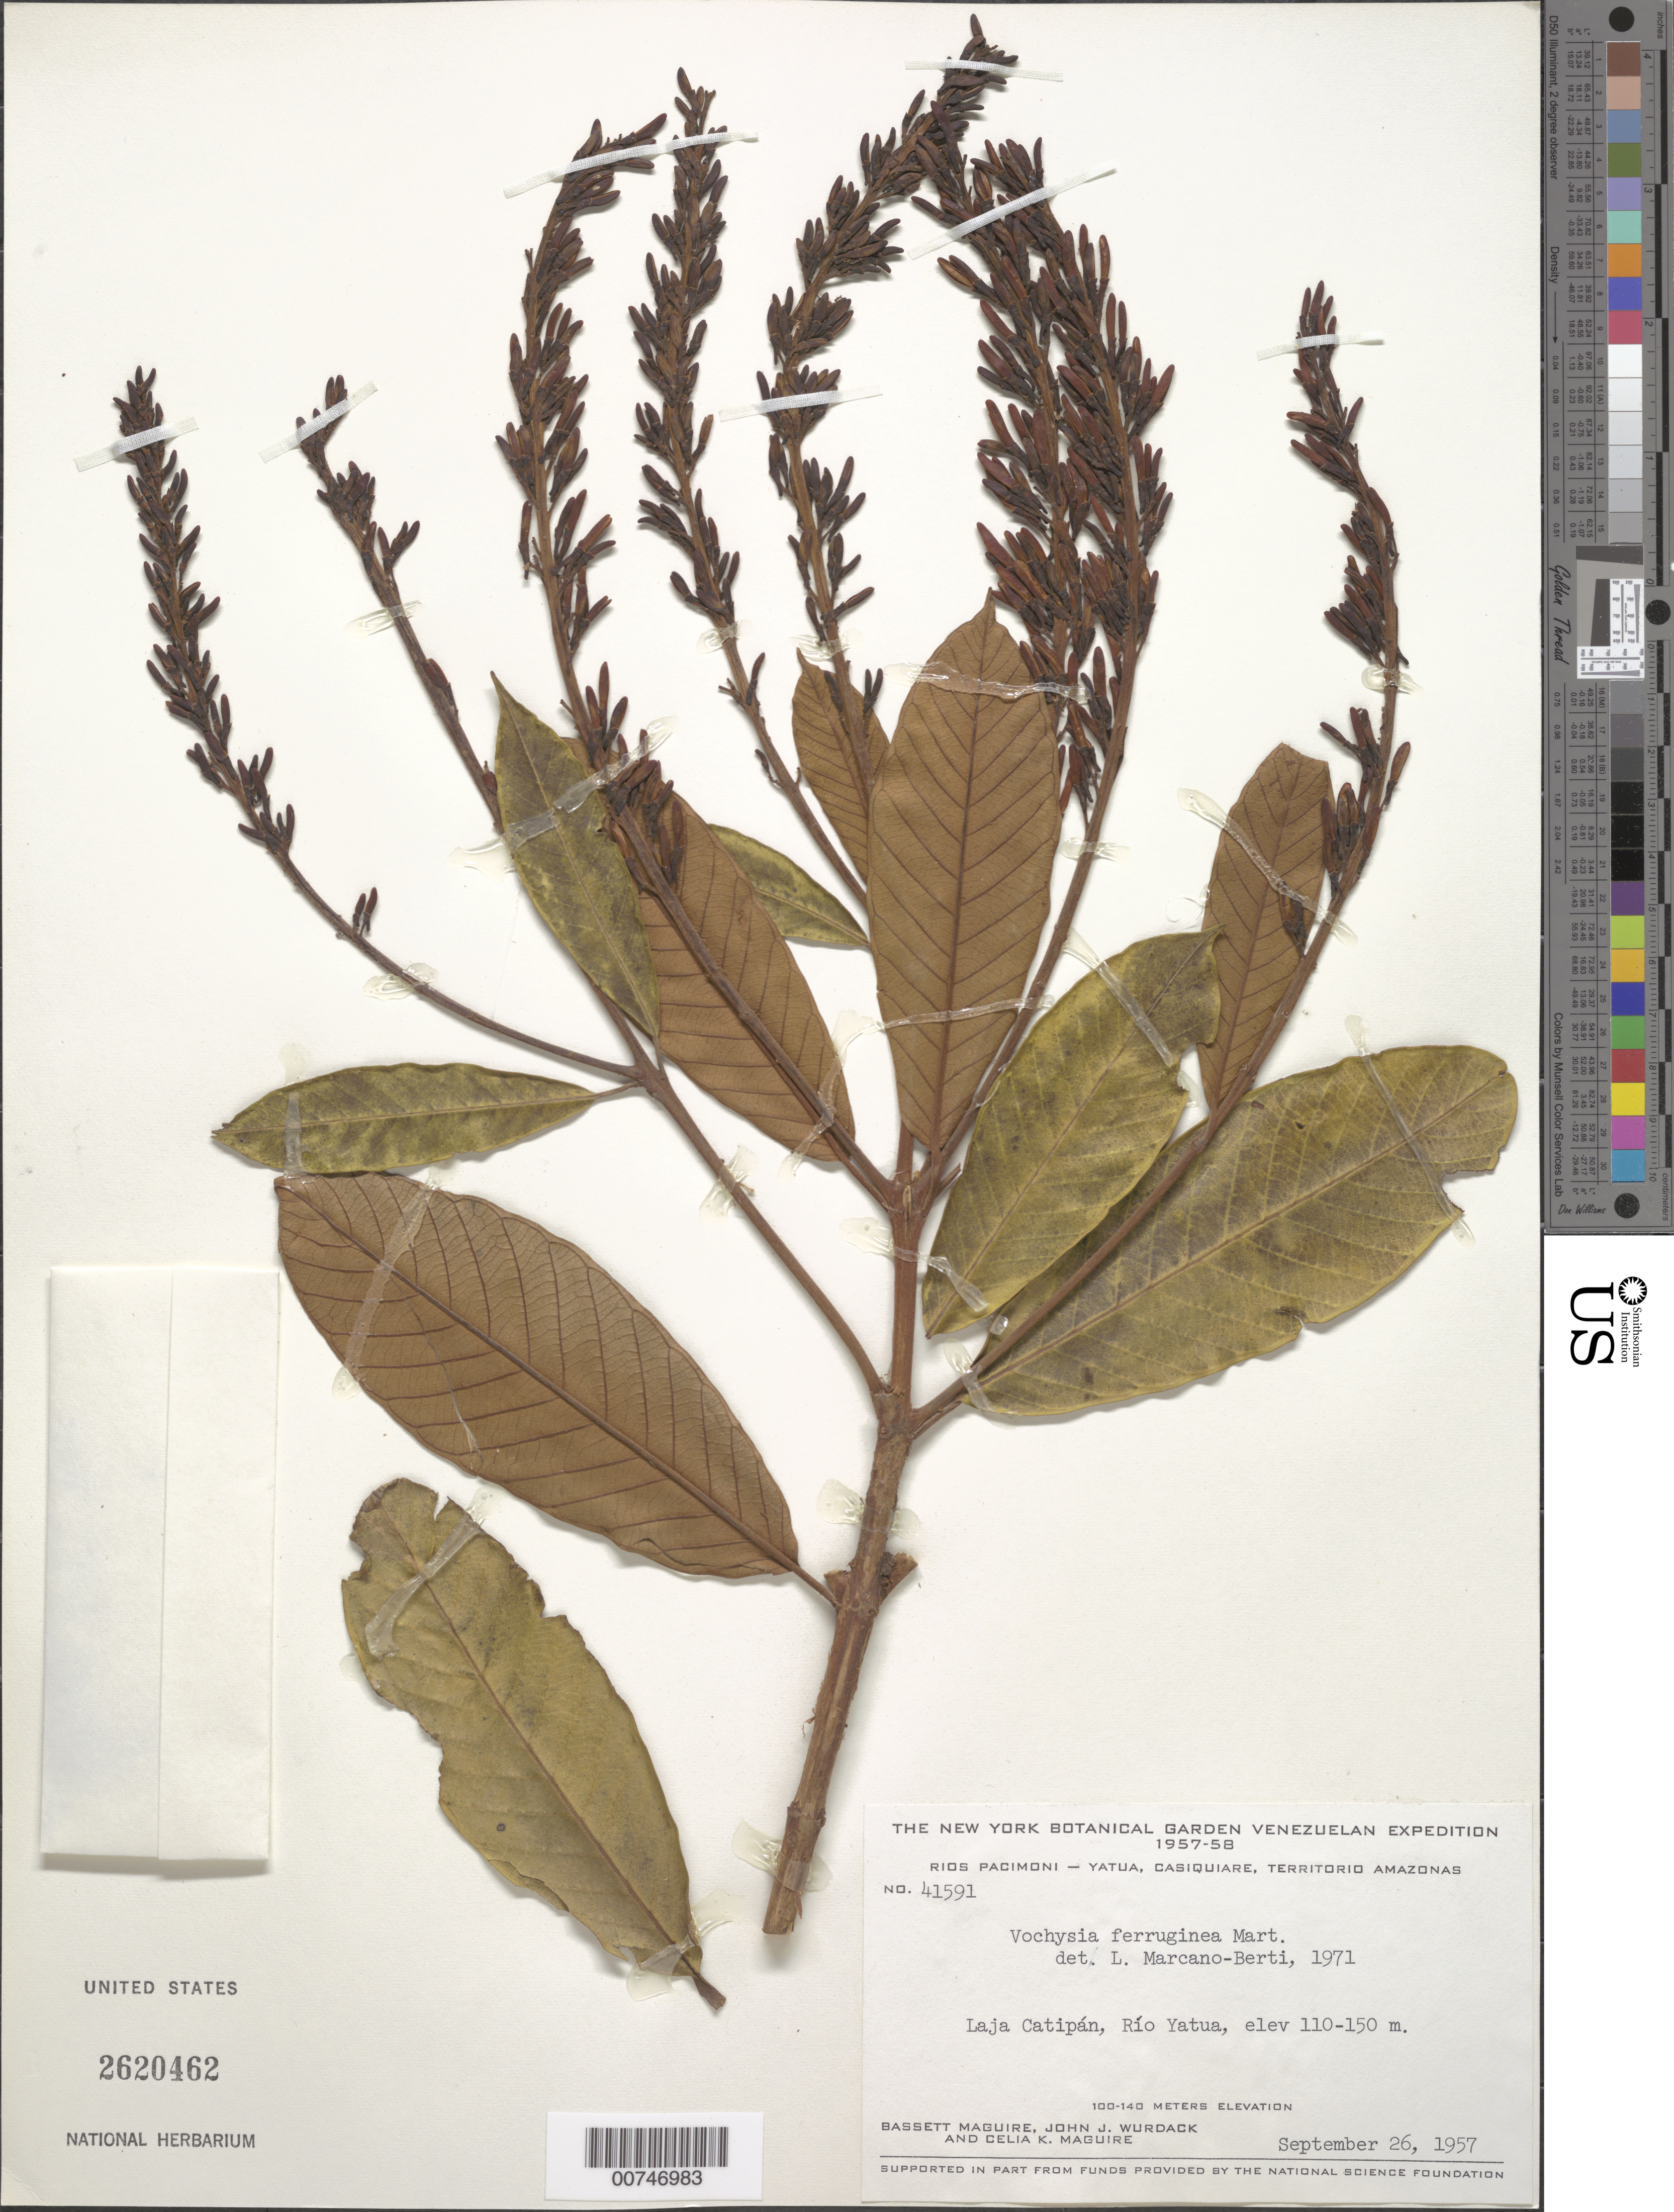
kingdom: Plantae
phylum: Tracheophyta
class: Magnoliopsida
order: Myrtales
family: Vochysiaceae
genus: Vochysia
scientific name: Vochysia ferruginea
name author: Mart.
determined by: Marcano-Berti, L.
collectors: B. Maguire, J. J. Wurdack & C. K. Maguire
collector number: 41591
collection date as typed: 26-Sep-57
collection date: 1957-09-26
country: Venezuela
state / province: Amazonas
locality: Laja Catipan, Río Yatua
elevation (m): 110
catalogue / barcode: US 2620462